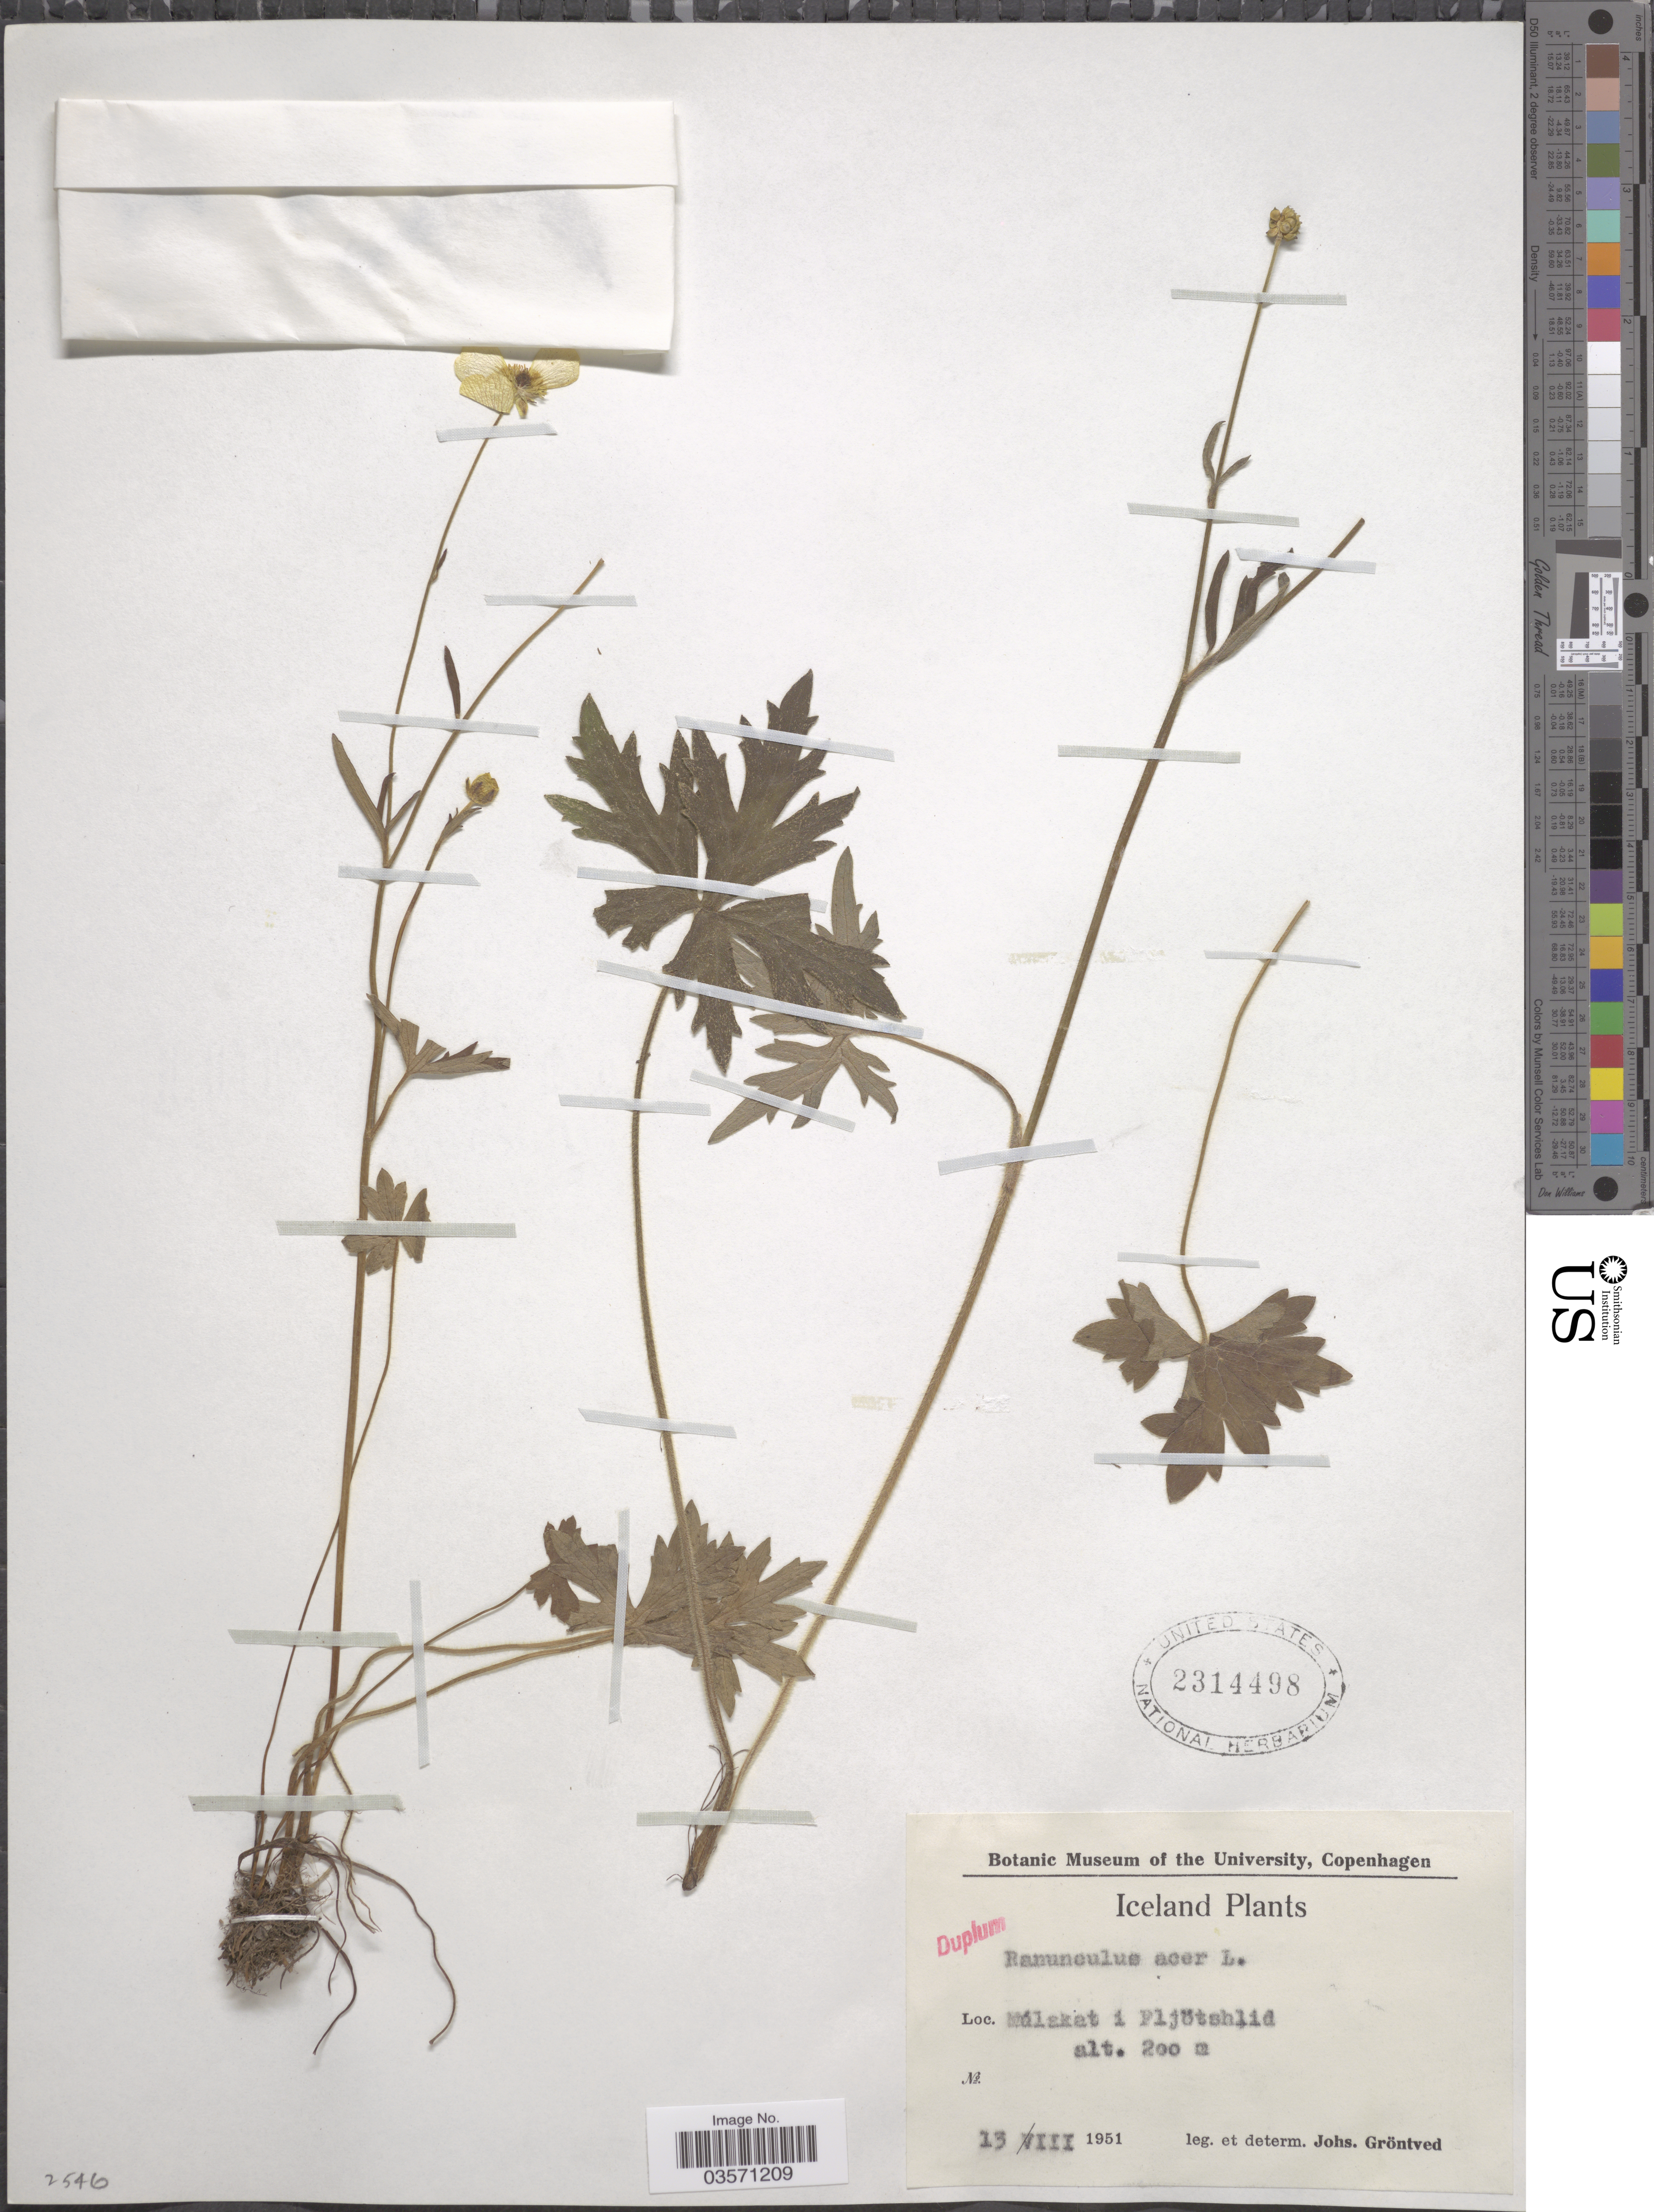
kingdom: Plantae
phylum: Tracheophyta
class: Magnoliopsida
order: Ranunculales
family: Ranunculaceae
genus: Ranunculus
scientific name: Ranunculus acer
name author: L.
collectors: J. Grøntved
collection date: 1951-08-13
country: Iceland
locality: Múlskat i Pljötshlid.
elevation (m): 200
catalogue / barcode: US 2314498